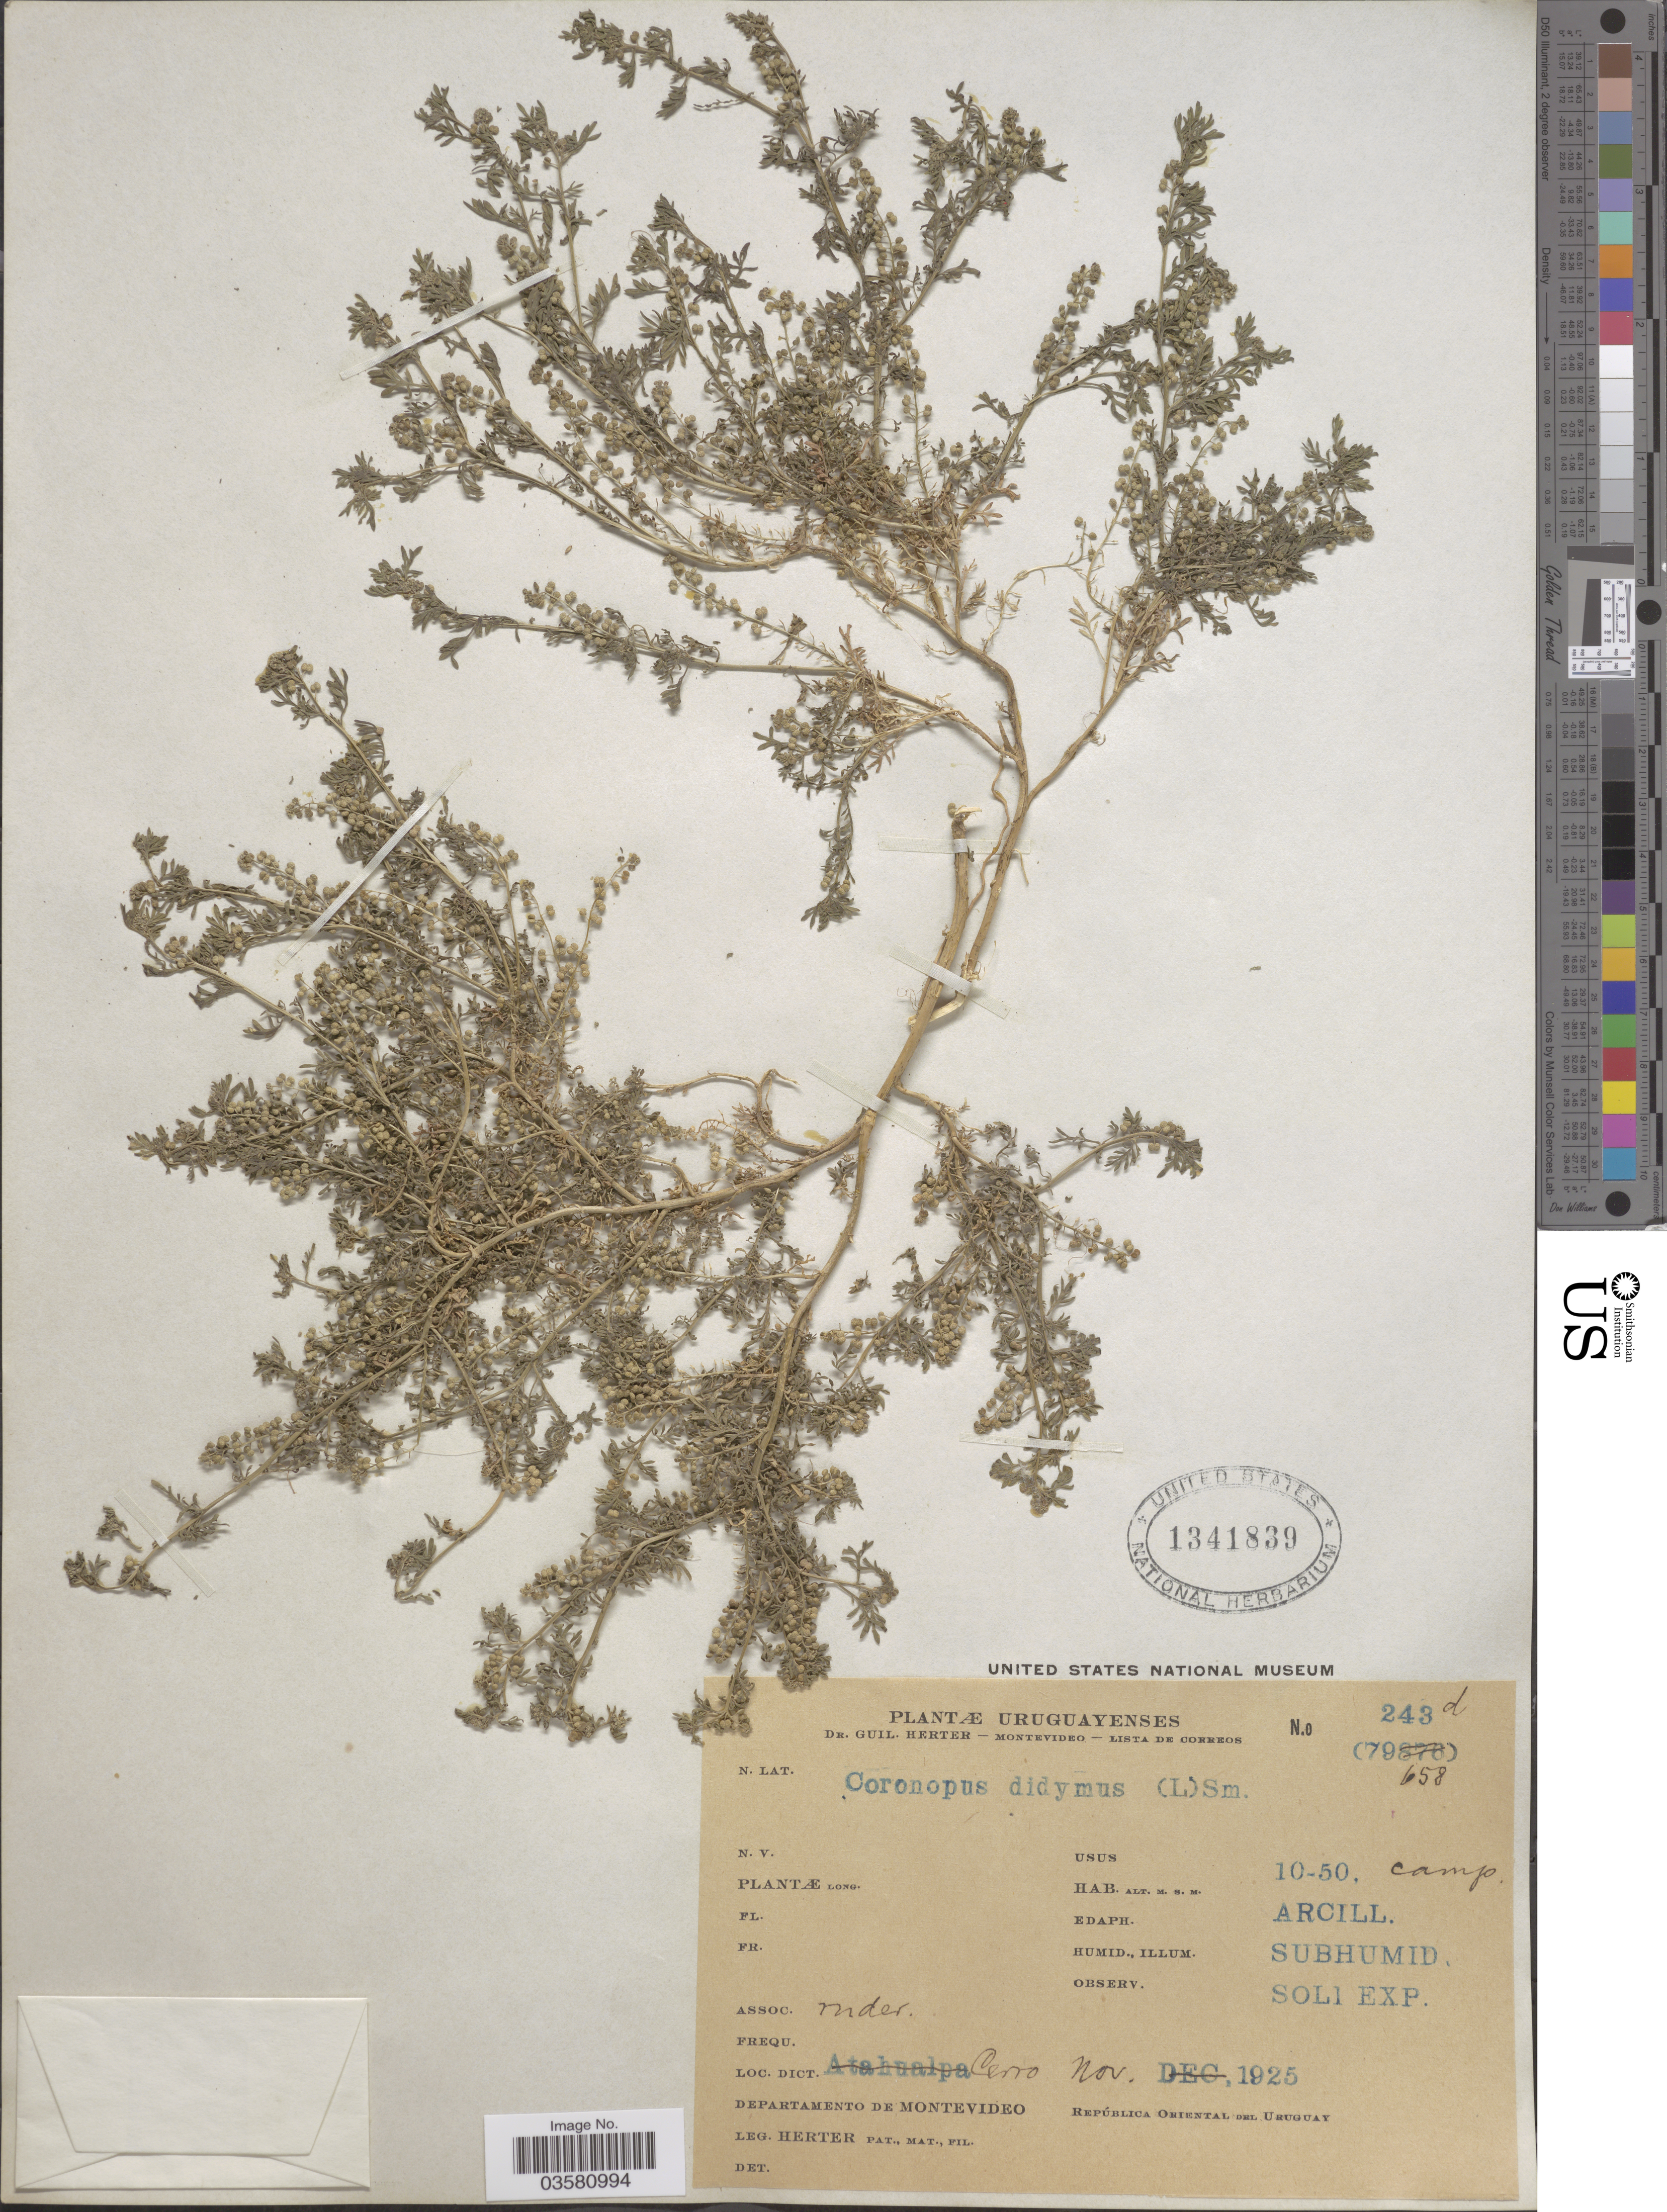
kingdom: Plantae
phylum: Tracheophyta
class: Magnoliopsida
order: Brassicales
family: Brassicaceae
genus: Lepidium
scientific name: Lepidium didymum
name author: L.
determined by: Strong, M. T., (US), Smithsonian Institution - National Museum of Natural History (UNITED STATES)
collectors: G. Herter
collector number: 243d (79658)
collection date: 1925-11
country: Uruguay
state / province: Montevideo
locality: Cerro. Departamento de Montevideo. República Oriental del Uruguay.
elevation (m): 10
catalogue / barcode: US 1341839